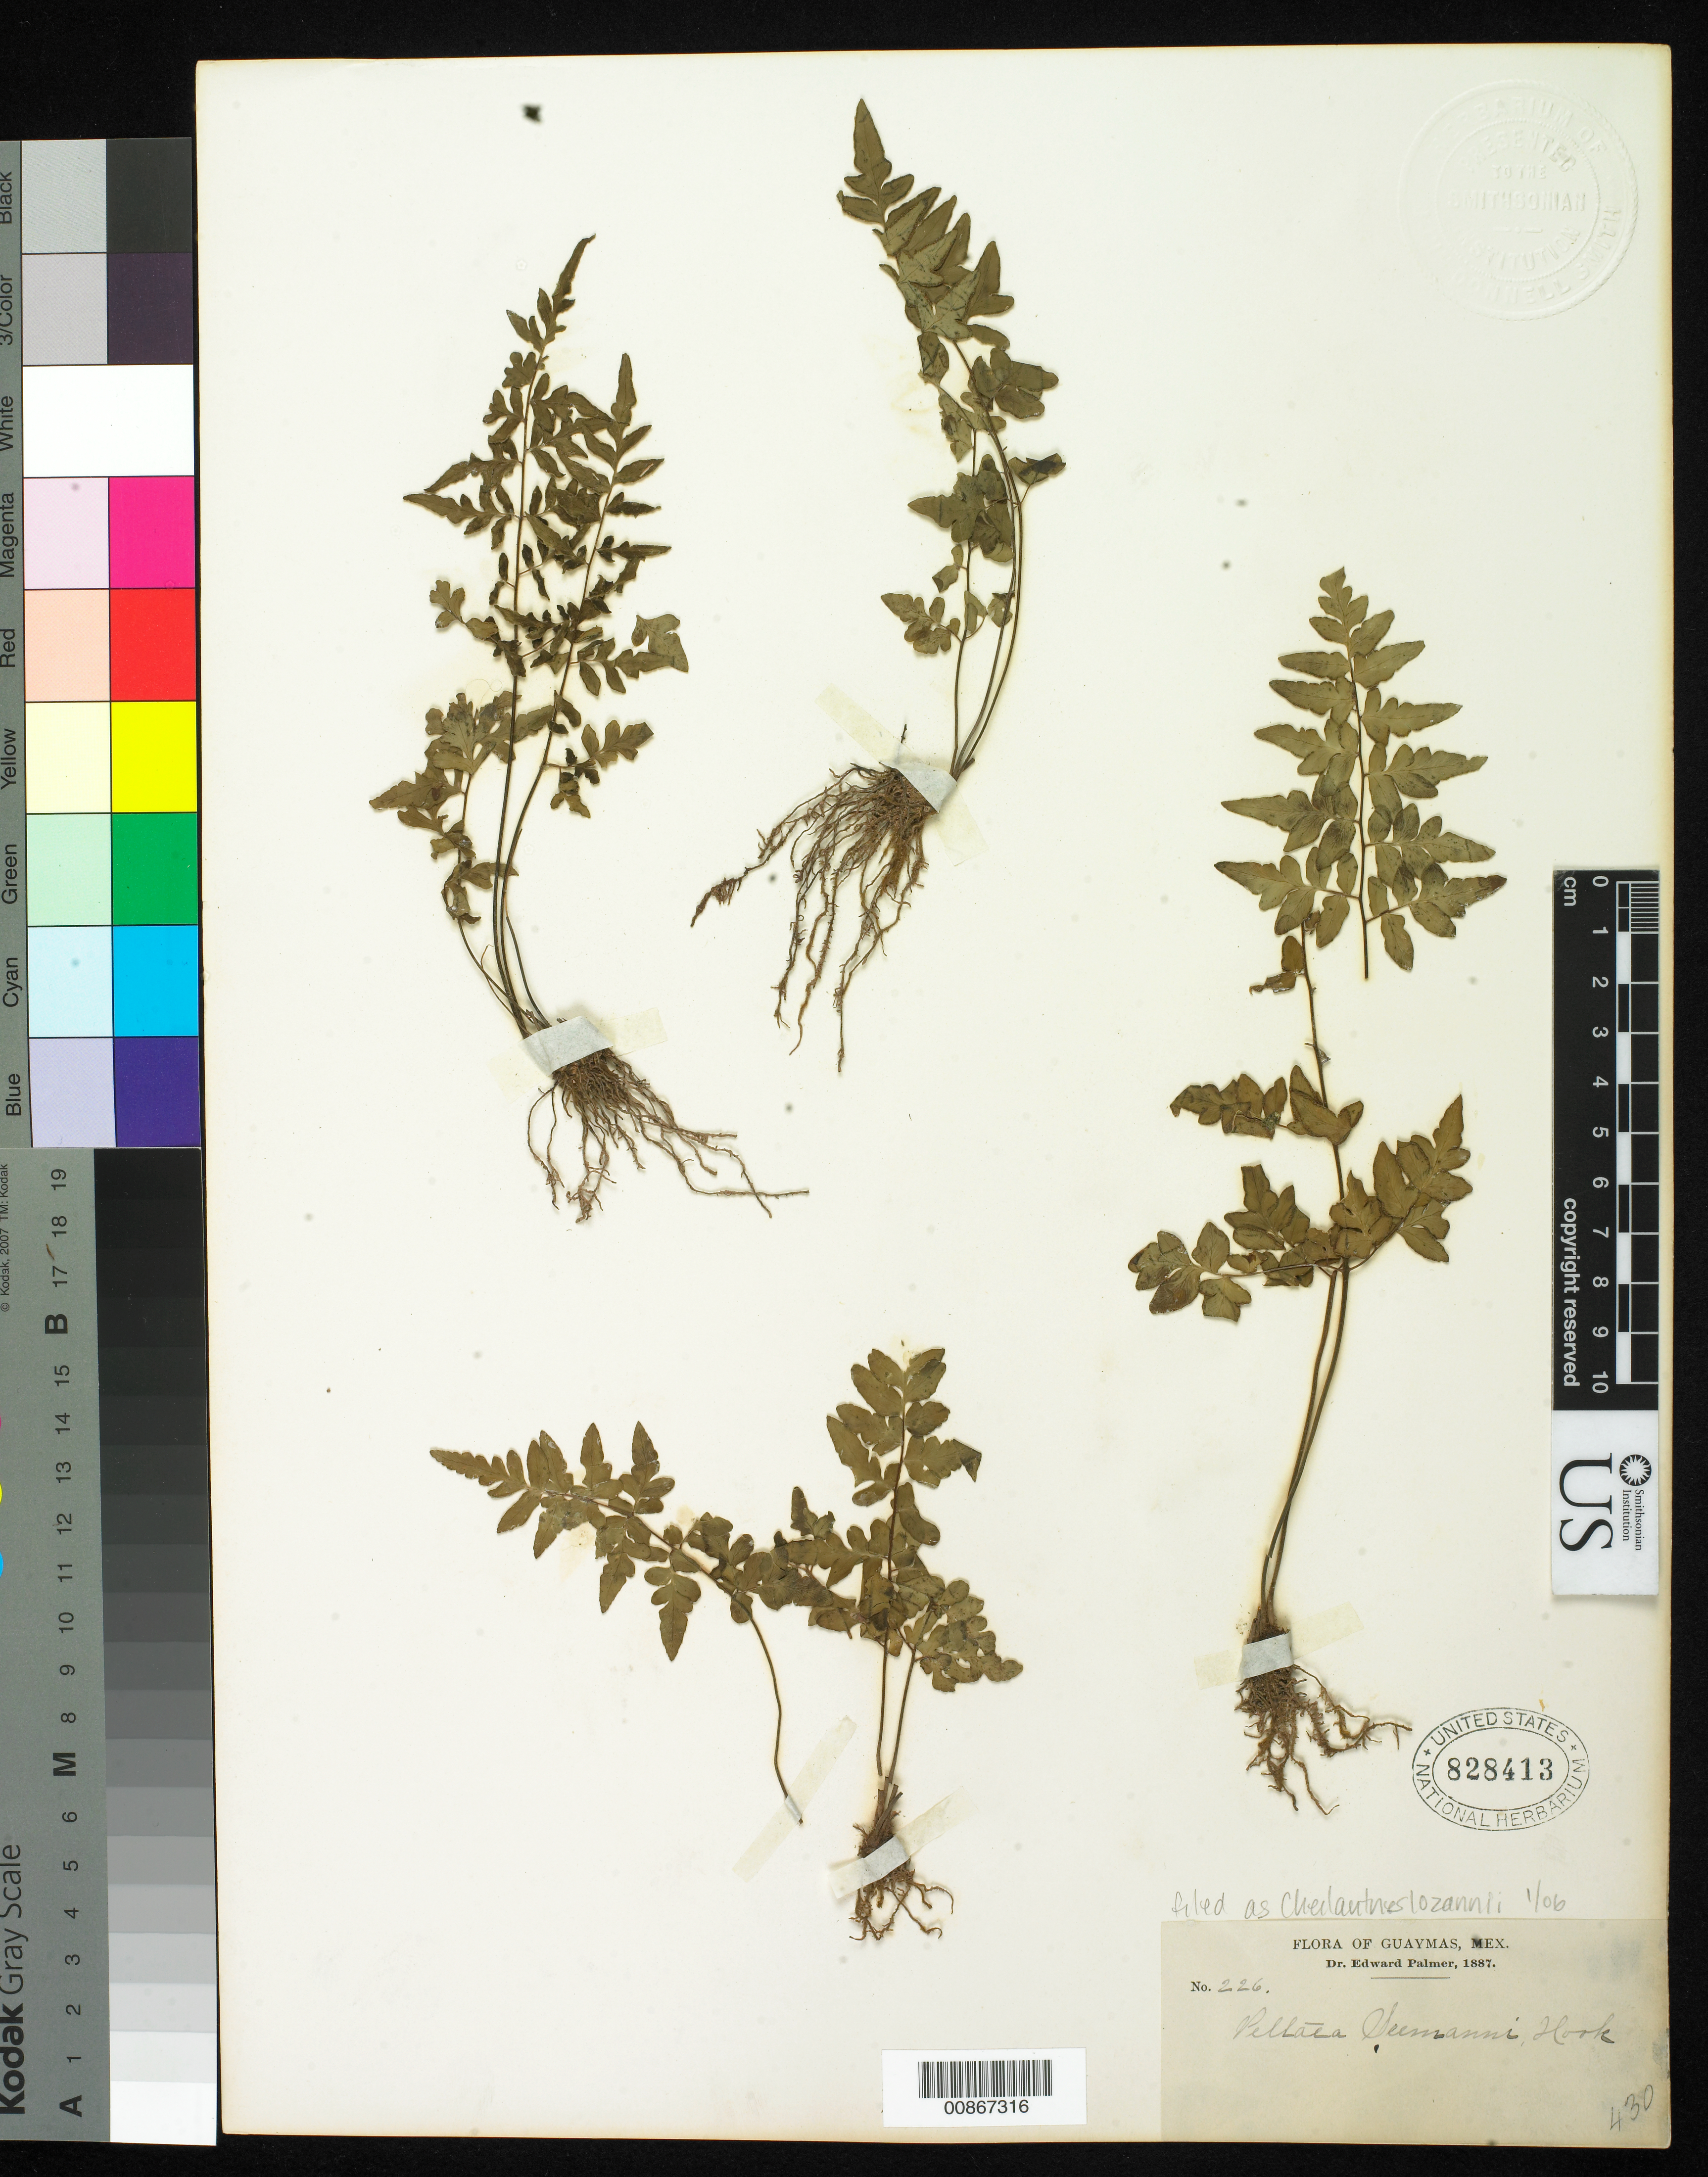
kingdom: Plantae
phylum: Tracheophyta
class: Polypodiopsida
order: Polypodiales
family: Pteridaceae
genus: Cheilanthes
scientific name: Cheilanthes lozanii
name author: (Maxon) R.M. Tryon & A.F. Tryon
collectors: E. Palmer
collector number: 226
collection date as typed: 1887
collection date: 1887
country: Mexico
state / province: Sonora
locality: Guaymas, Sonora.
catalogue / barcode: US 828413